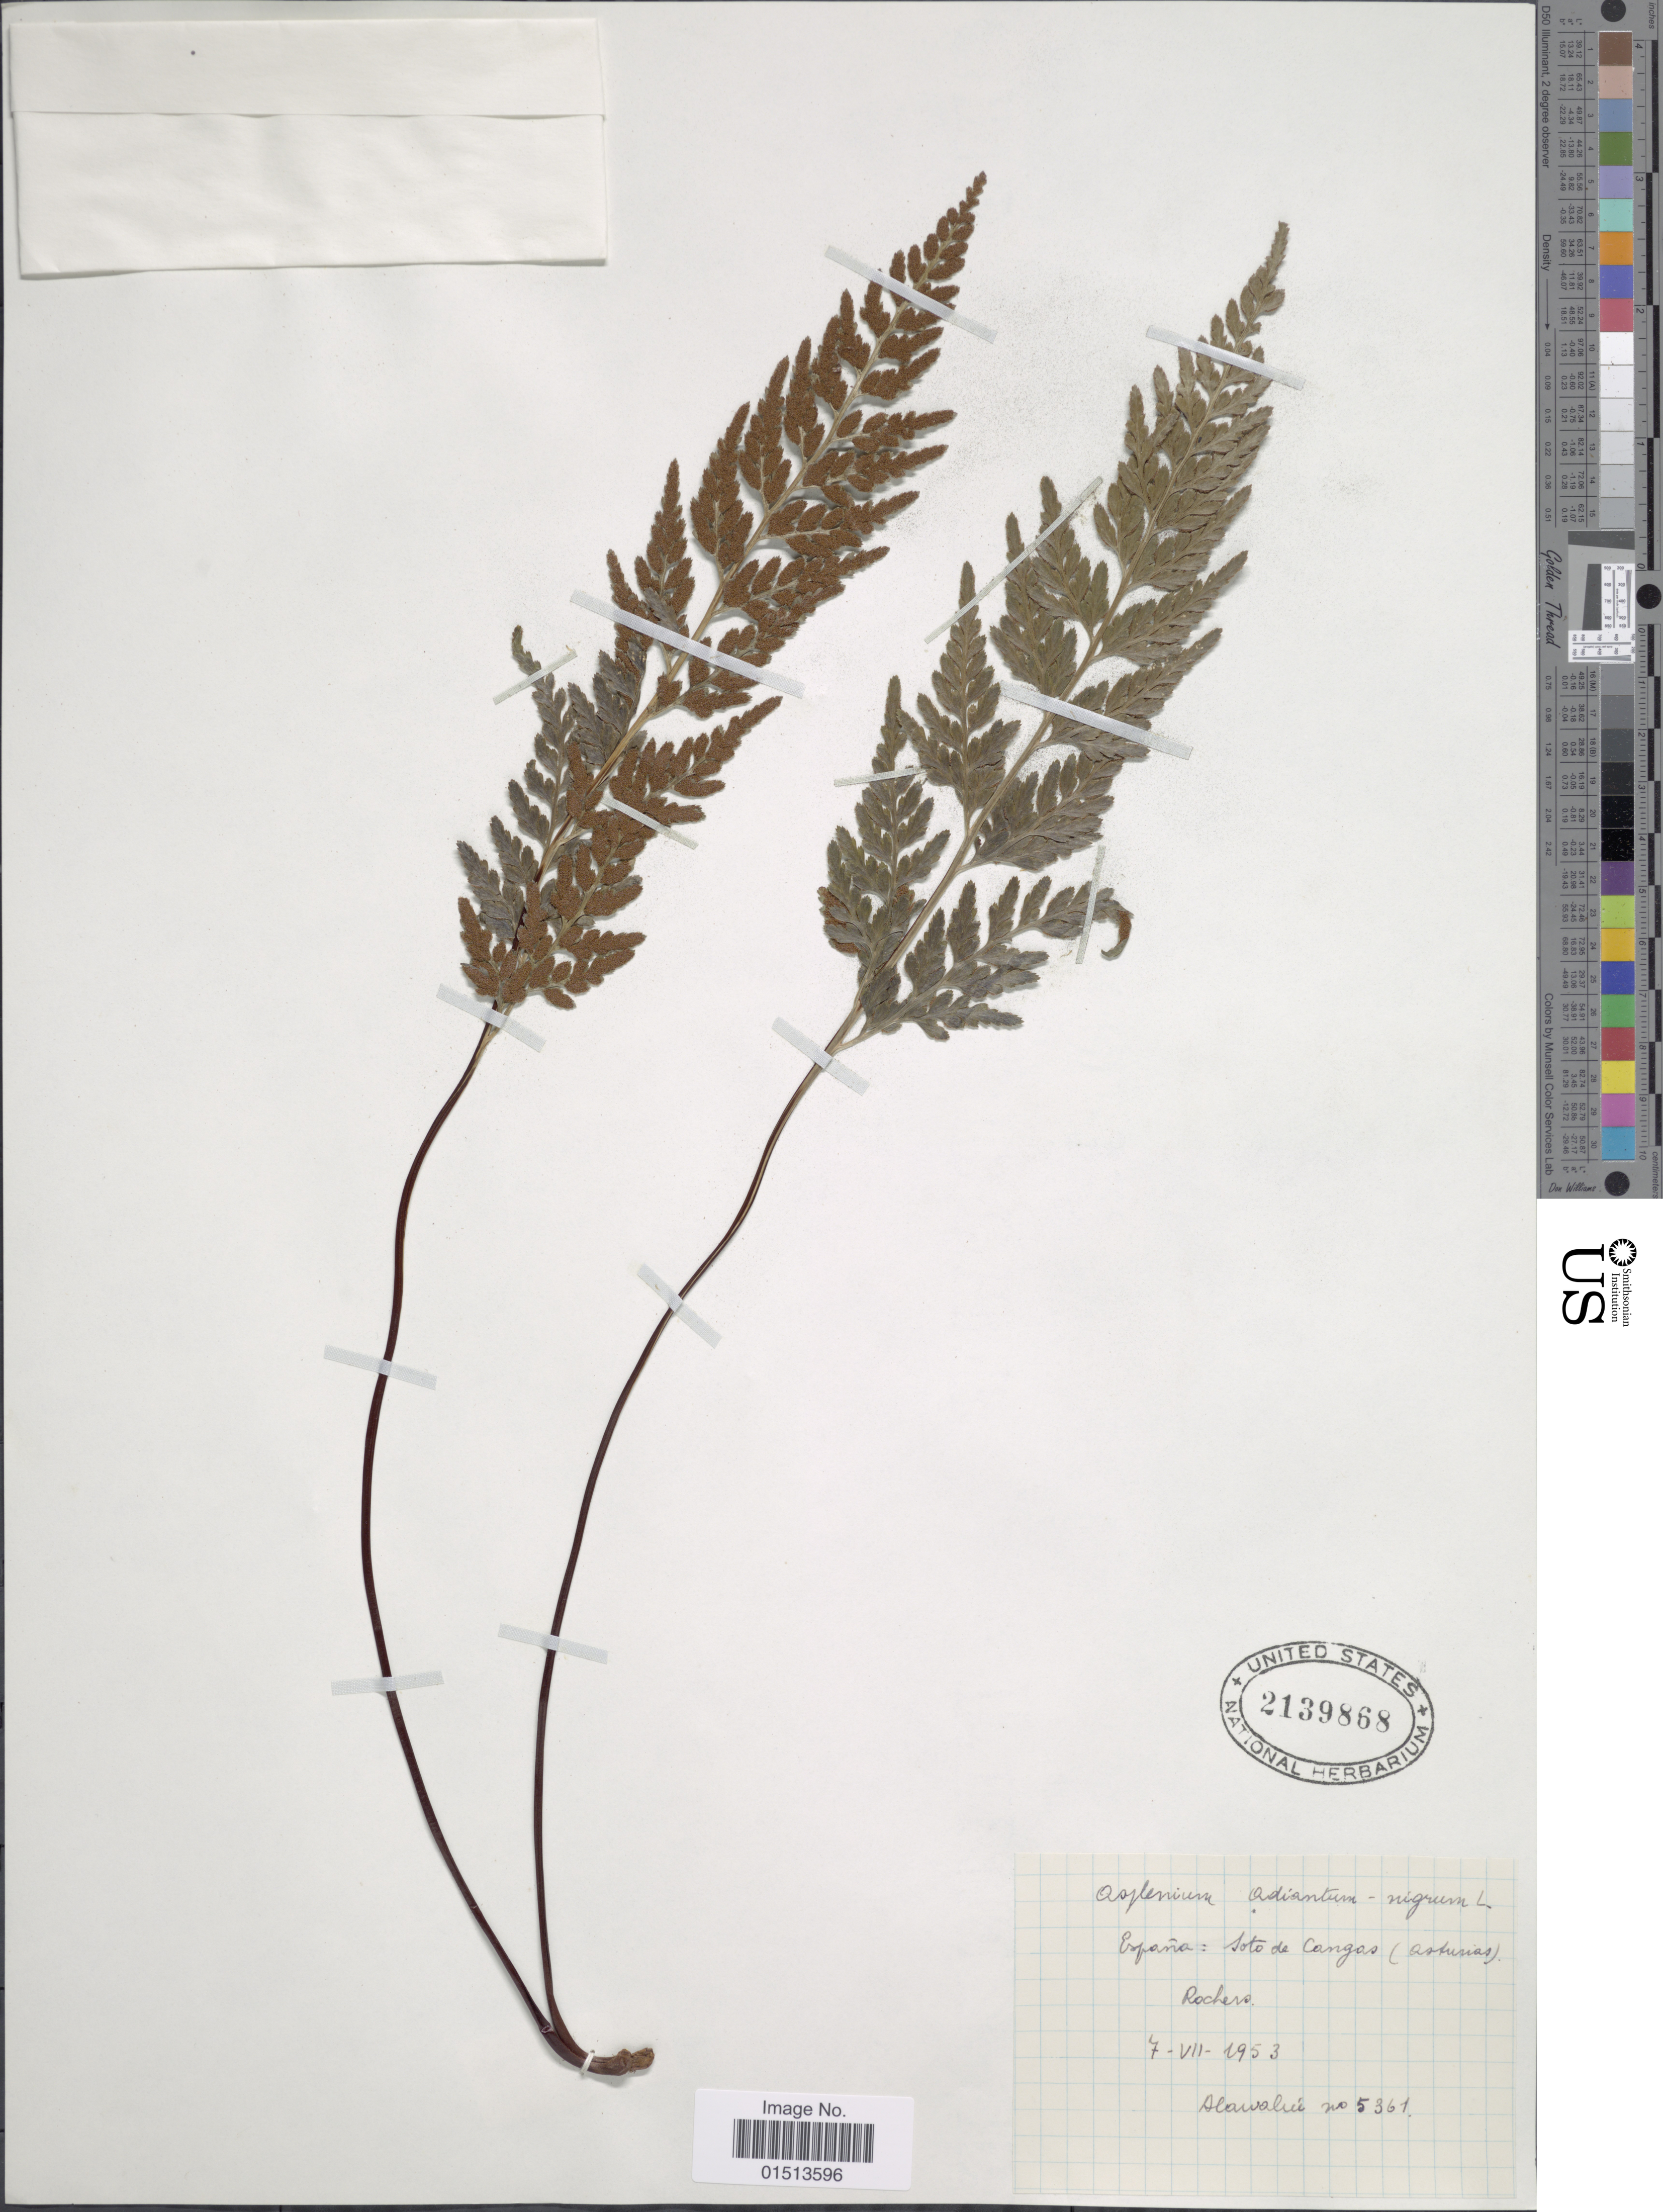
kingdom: Plantae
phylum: Tracheophyta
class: Polypodiopsida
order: Polypodiales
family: Aspleniaceae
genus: Asplenium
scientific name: Asplenium adiantum-nigrum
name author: L.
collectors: A. G. Lawalrée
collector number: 5361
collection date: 1953-07-07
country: Spain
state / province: Principado de Asturias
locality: Sotode Cangas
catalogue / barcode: US 2139868